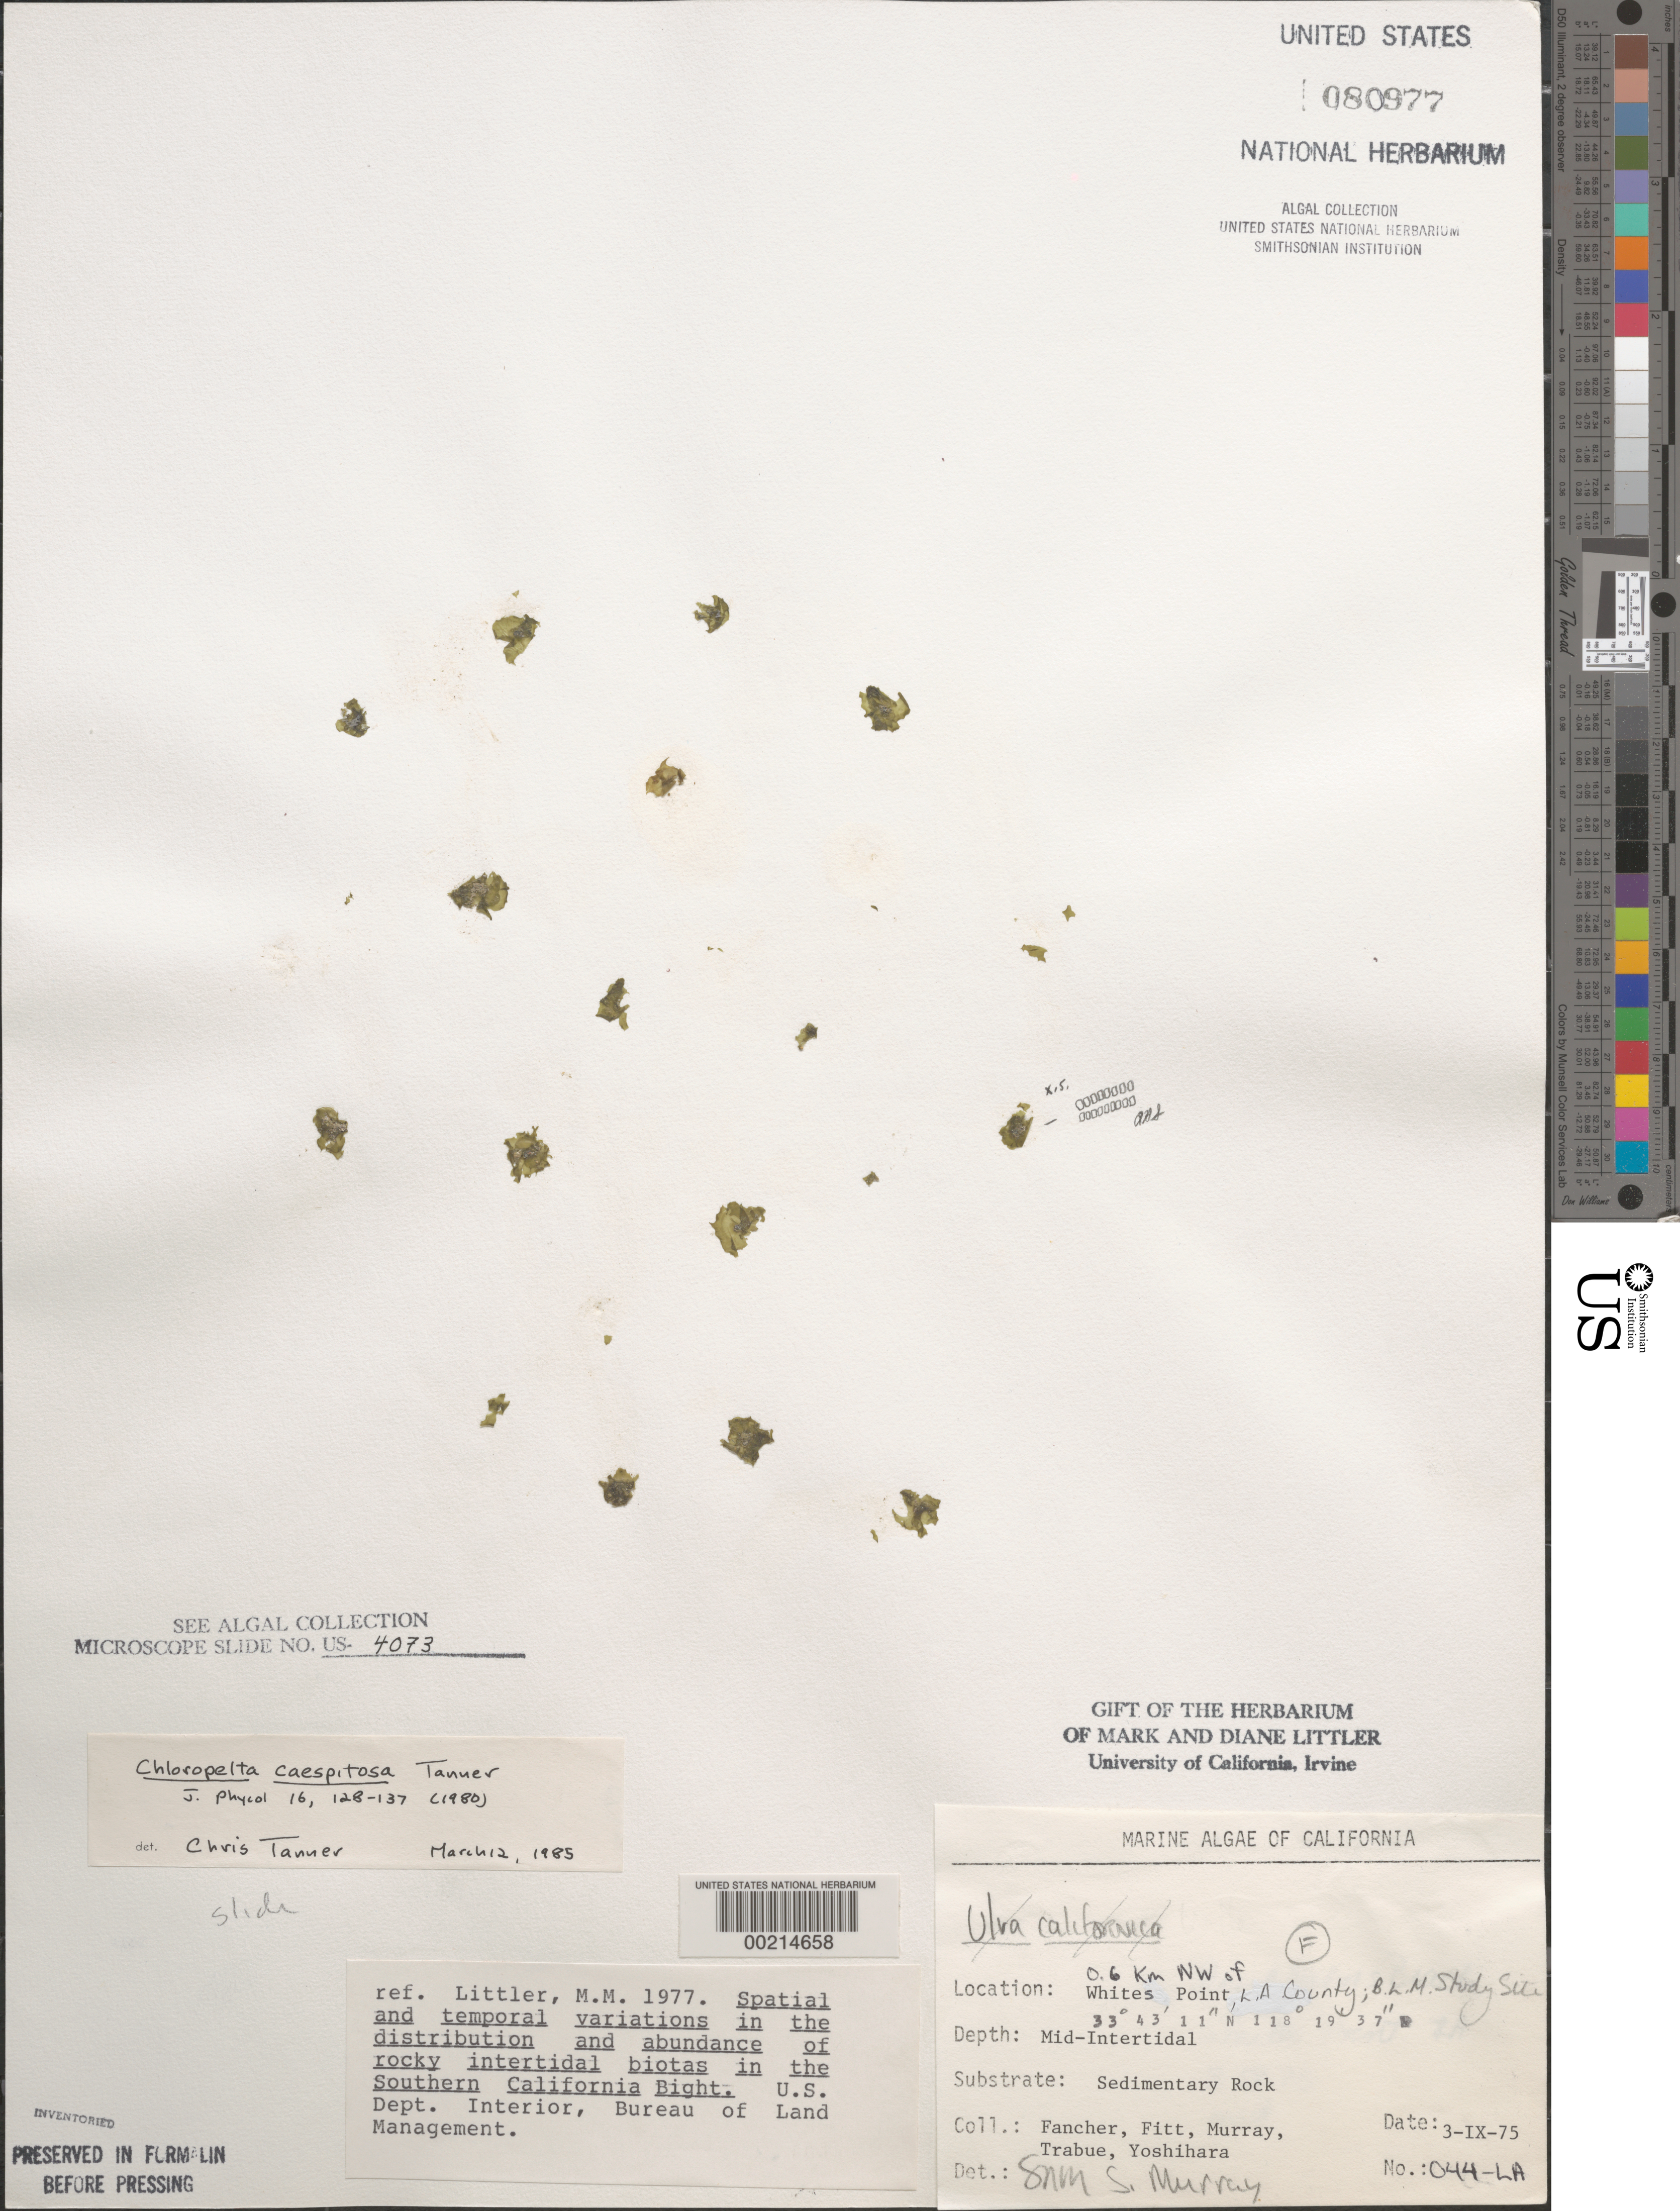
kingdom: Plantae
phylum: Chlorophyta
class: Ulvophyceae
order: Ulvales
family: Ulvaceae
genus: Ulva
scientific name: Ulva tanneri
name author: H.S. Hayden & Waaland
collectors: J. Fancher, W. Fitt, S. N. Murray, P. J. Trabue & K. Yoshihara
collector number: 044-la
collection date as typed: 03 Sep 1975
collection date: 1975-09-03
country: United States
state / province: California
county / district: Los Angeles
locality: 0.6 km northwest of Whites Point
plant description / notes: BLM-SOCALBIGHT Rocky Intertidal Survey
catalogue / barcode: US 80977